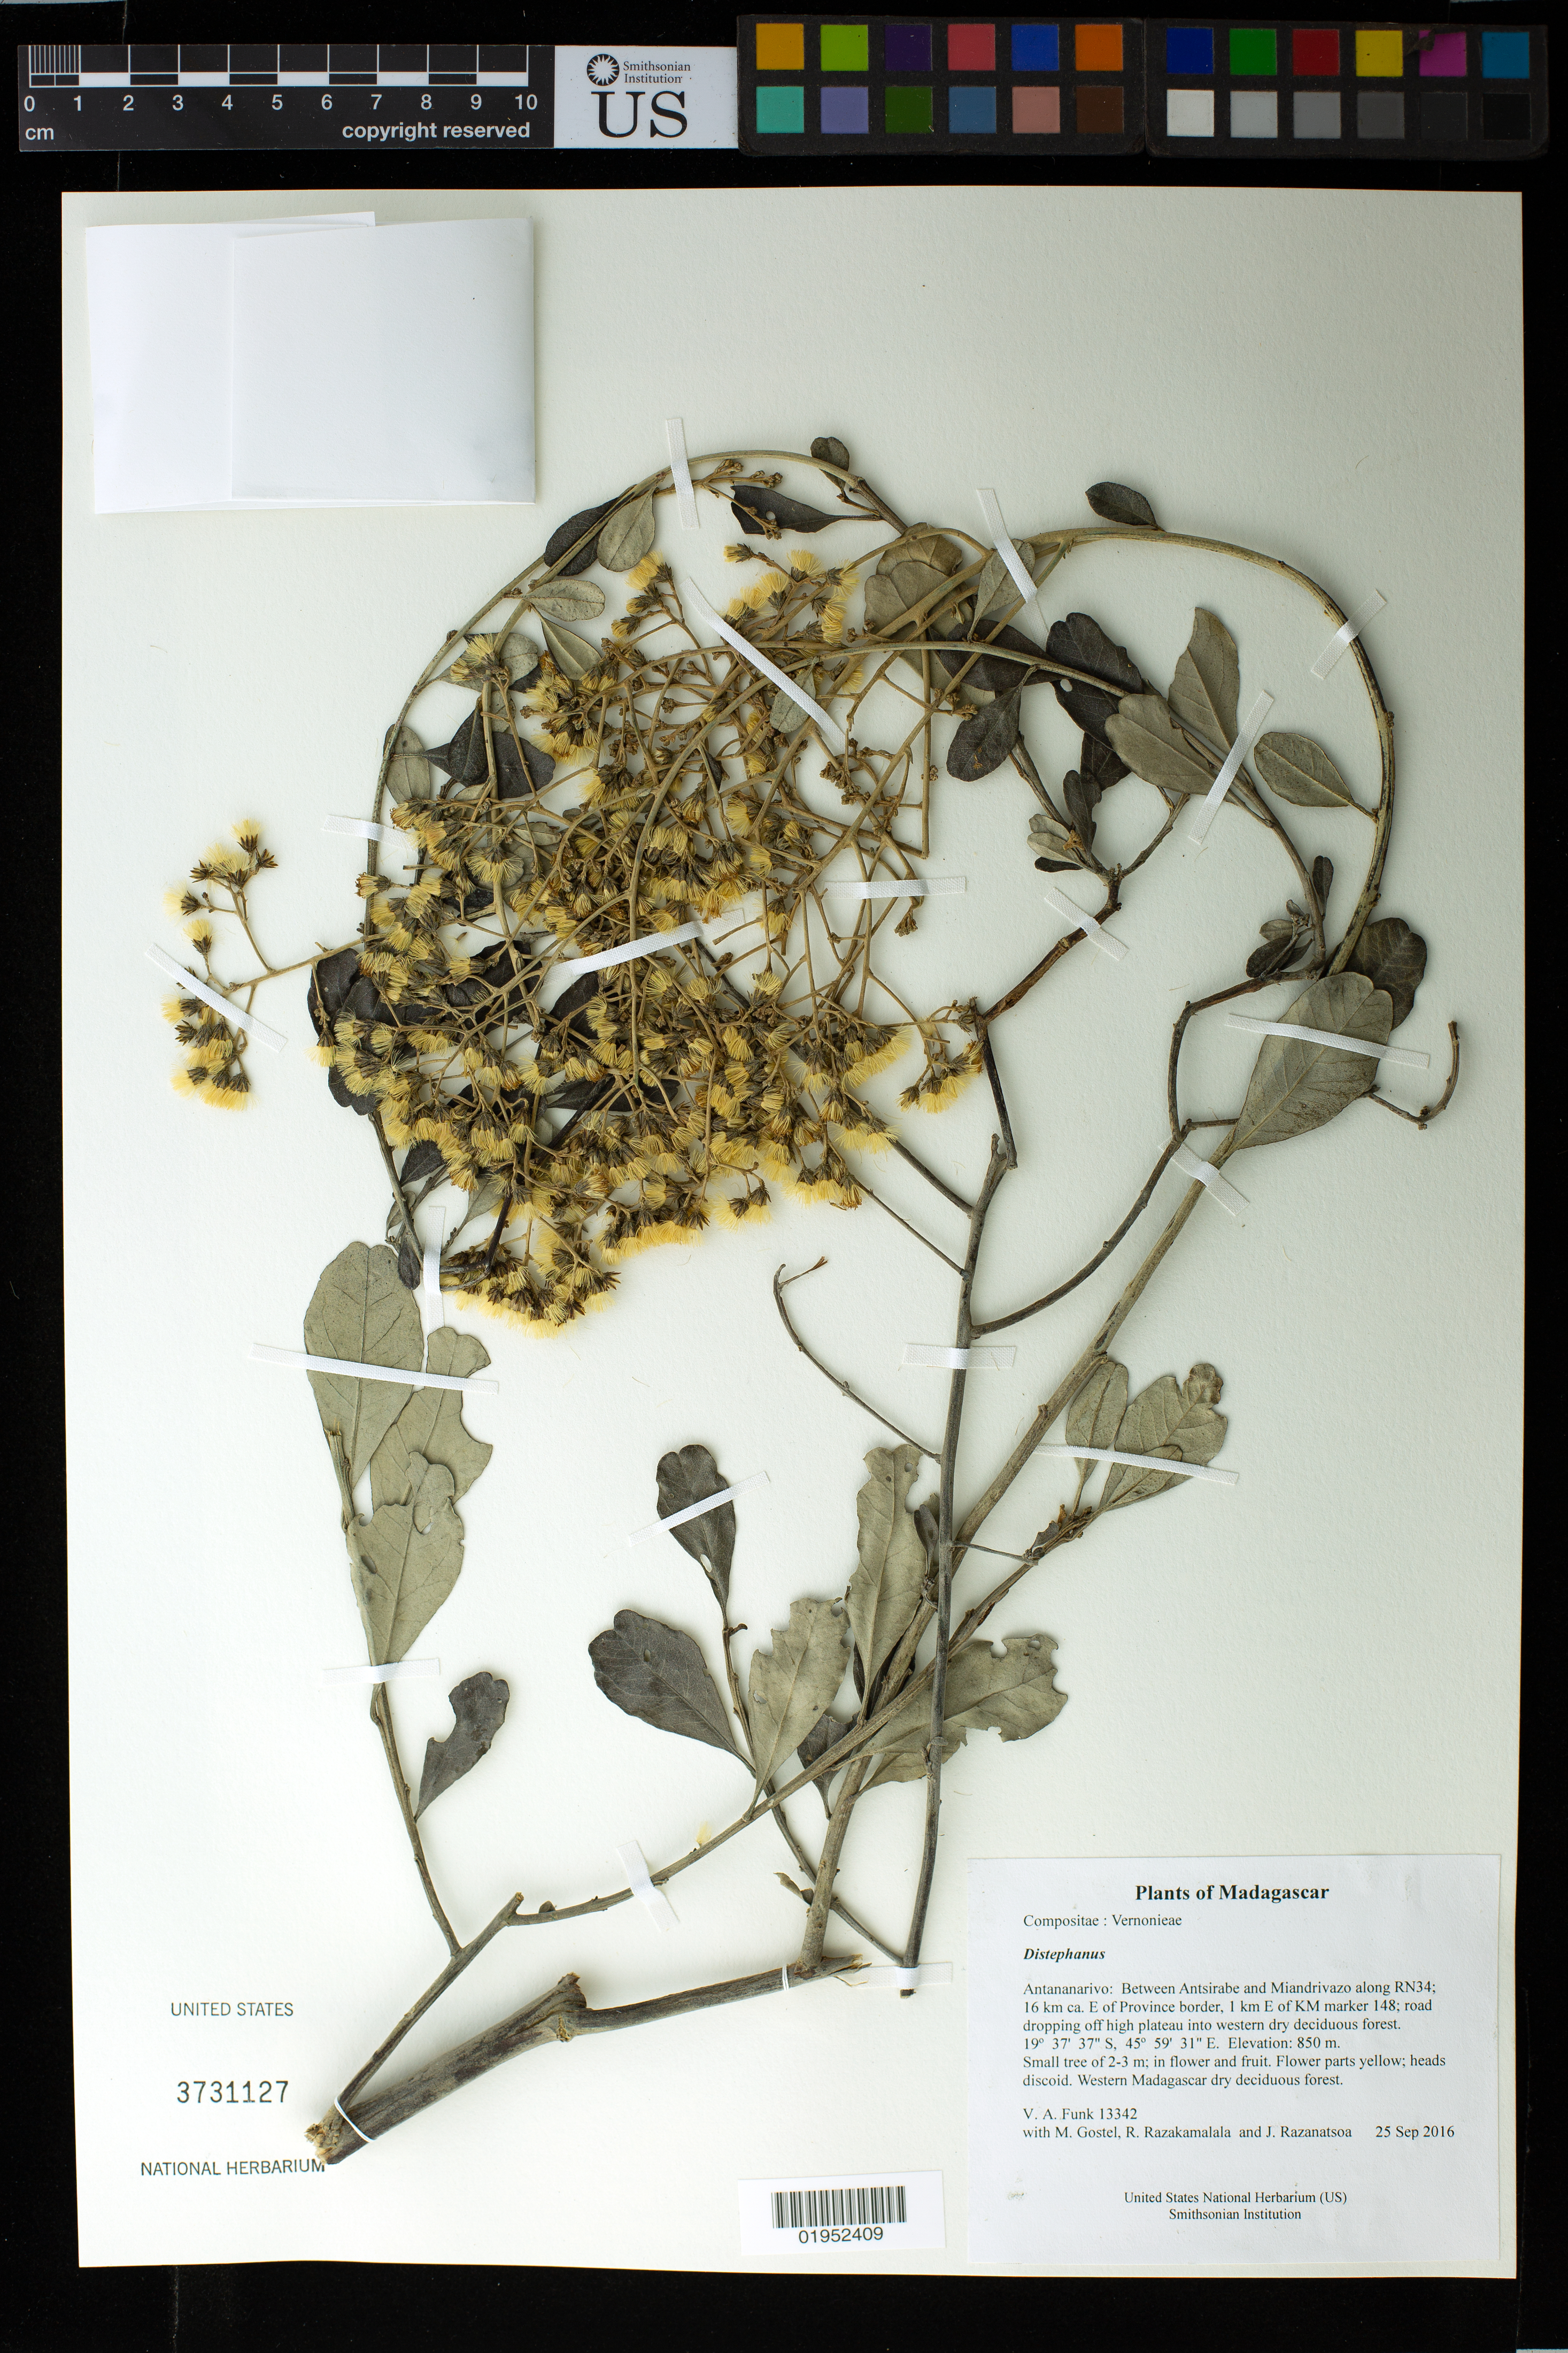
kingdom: Plantae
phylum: Tracheophyta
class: Magnoliopsida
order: Asterales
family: Asteraceae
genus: Distephanus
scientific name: Distephanus sp.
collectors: M. R. Gostel, R. Razakamalala & J. Razanatsoa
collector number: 13342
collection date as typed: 25 Sep 2016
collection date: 2016-09-25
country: Madagascar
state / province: Vakinankaratra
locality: Between Antsirabe and Miandrivazo along RN34; 16 km ca. E of Province border, 1 km E of KM marker 148; road dropping off high plateau into western dry deciduous forest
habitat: Western Madagascar dry deciduous forest.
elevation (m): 850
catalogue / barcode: US 3731127